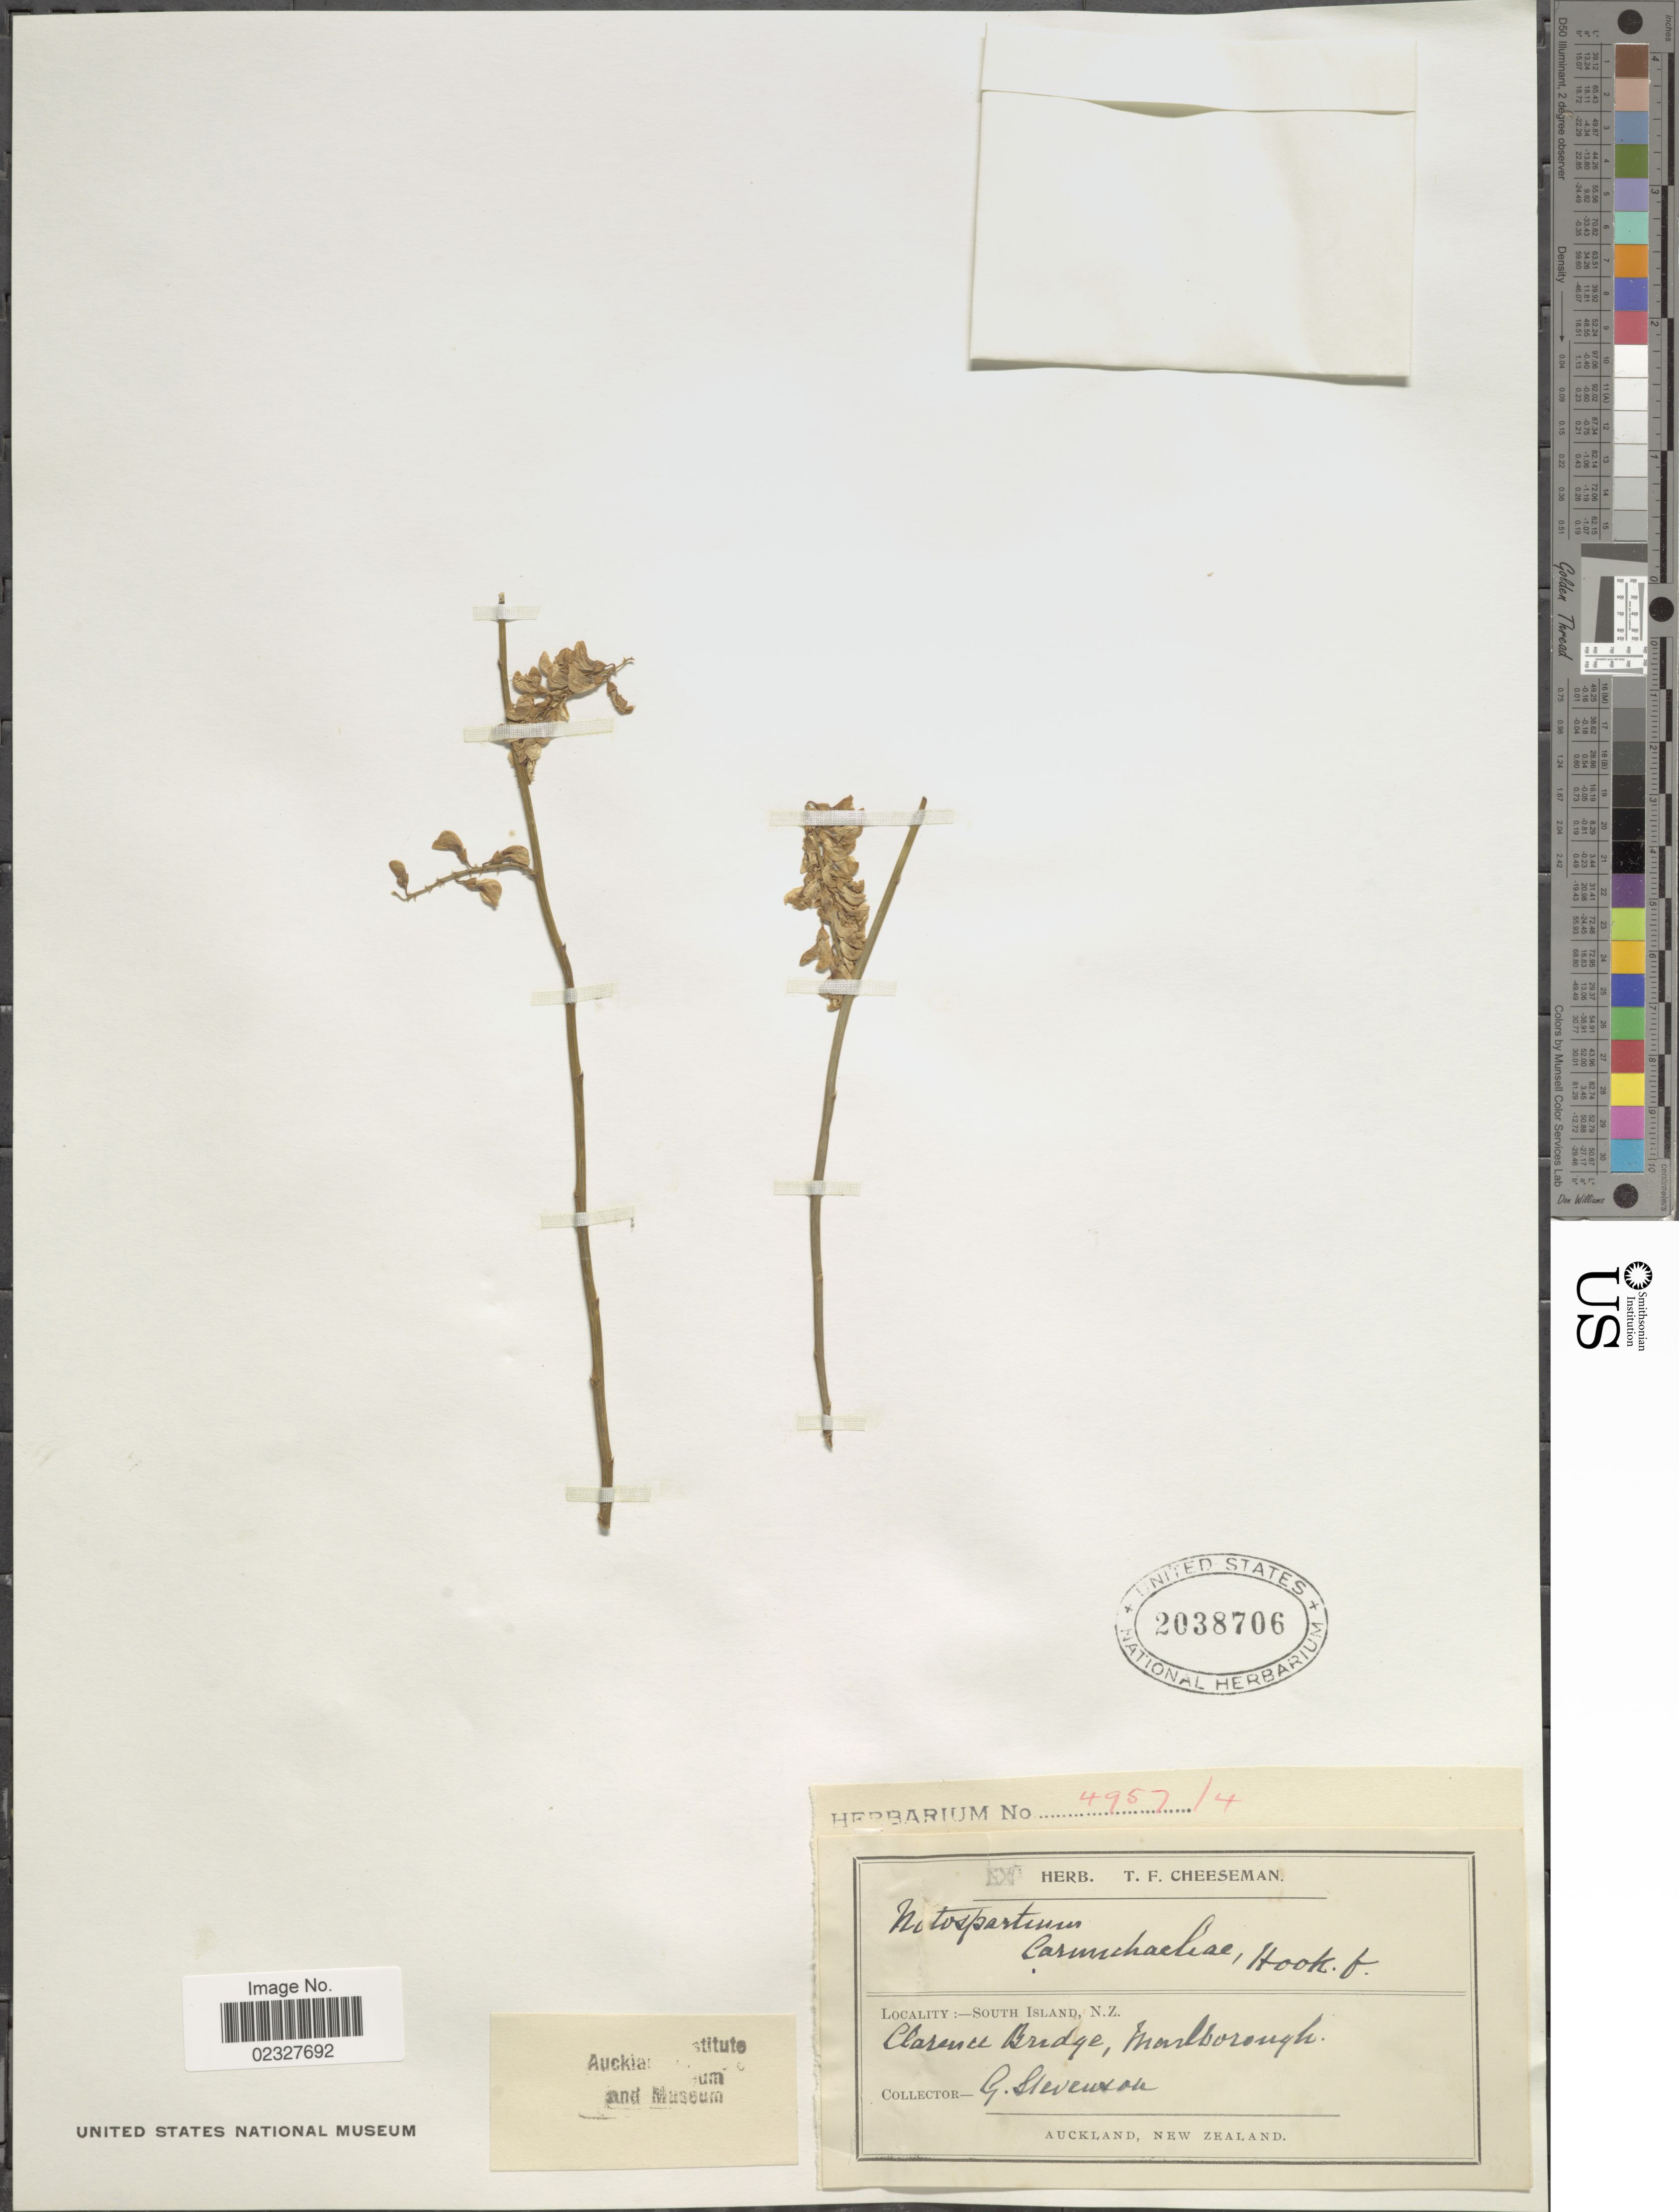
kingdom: Plantae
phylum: Tracheophyta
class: Magnoliopsida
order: Fabales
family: Fabaceae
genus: Carmichaelia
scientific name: Carmichaelia carmichaeliae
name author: (Hook. f.) Heenan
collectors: G. Stevenson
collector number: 4957/4*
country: New Zealand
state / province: Marlborough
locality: Clarence Bridge, Marlborough.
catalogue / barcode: US 2038706